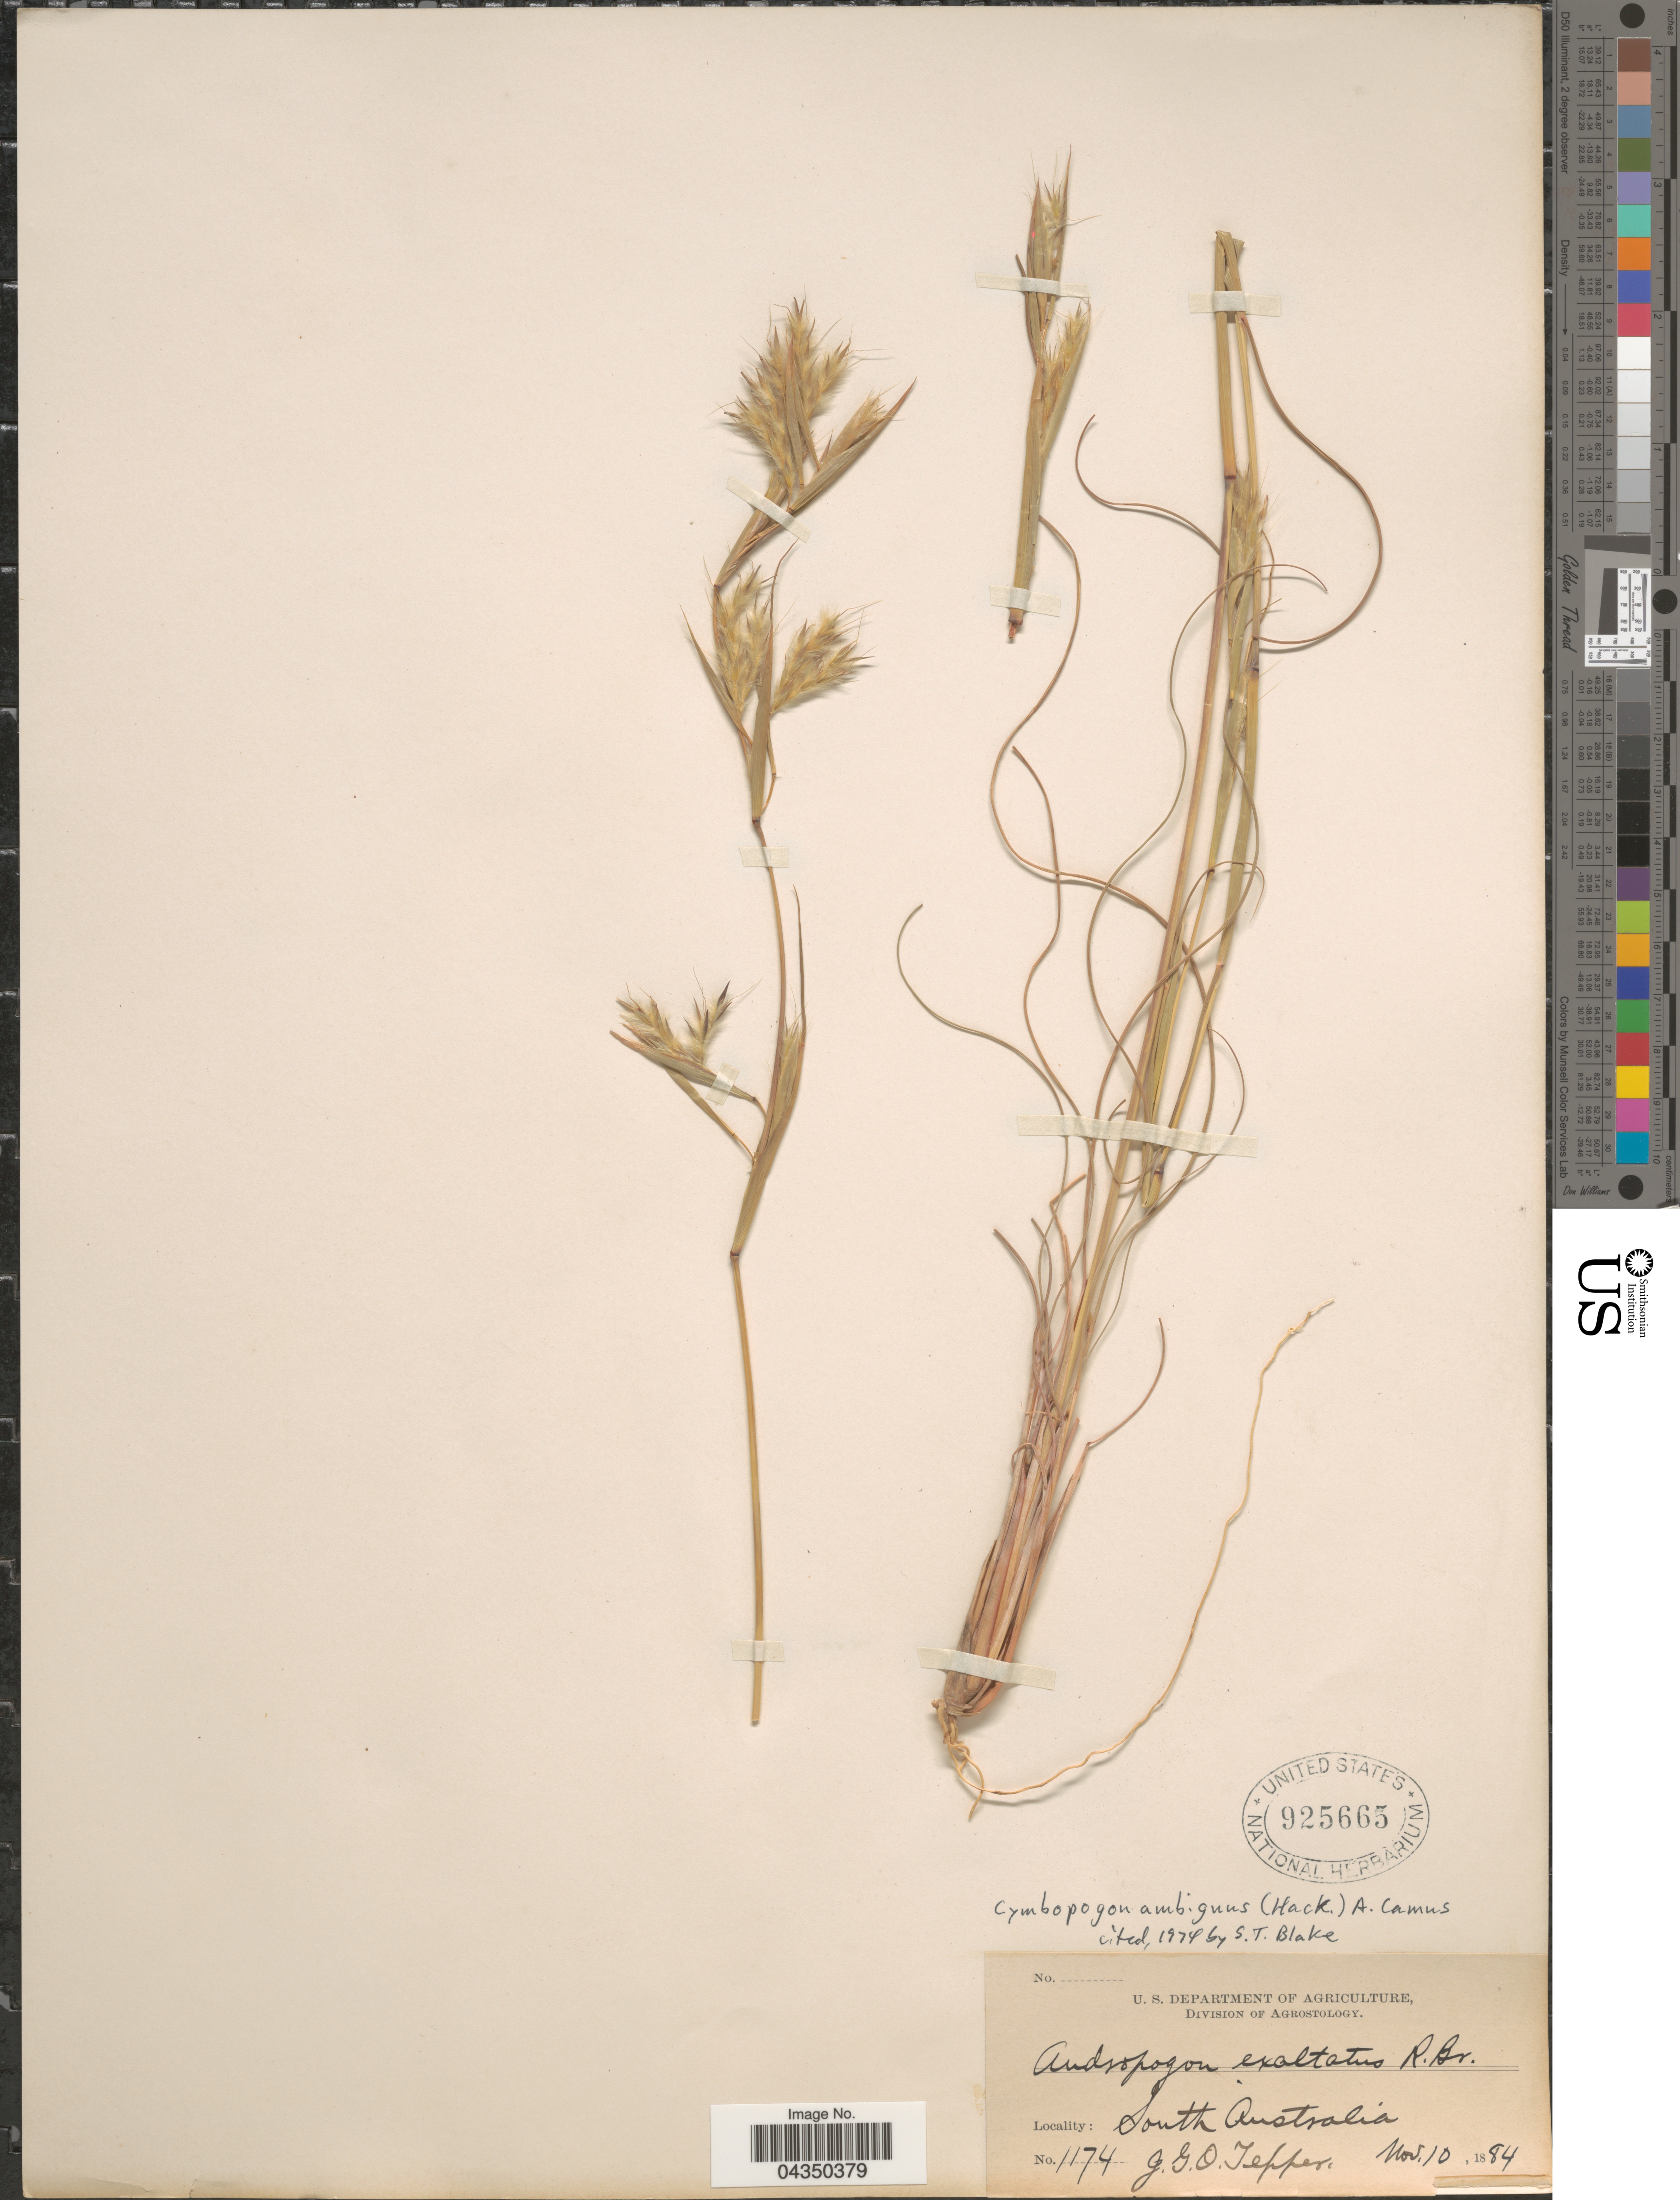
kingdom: Plantae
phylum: Tracheophyta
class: Liliopsida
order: Poales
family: Poaceae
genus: Cymbopogon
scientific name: Cymbopogon ambiguus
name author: A. Camus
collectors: J. Tepper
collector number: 1174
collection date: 1884-11-10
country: Australia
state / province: South Australia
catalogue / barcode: US 925665